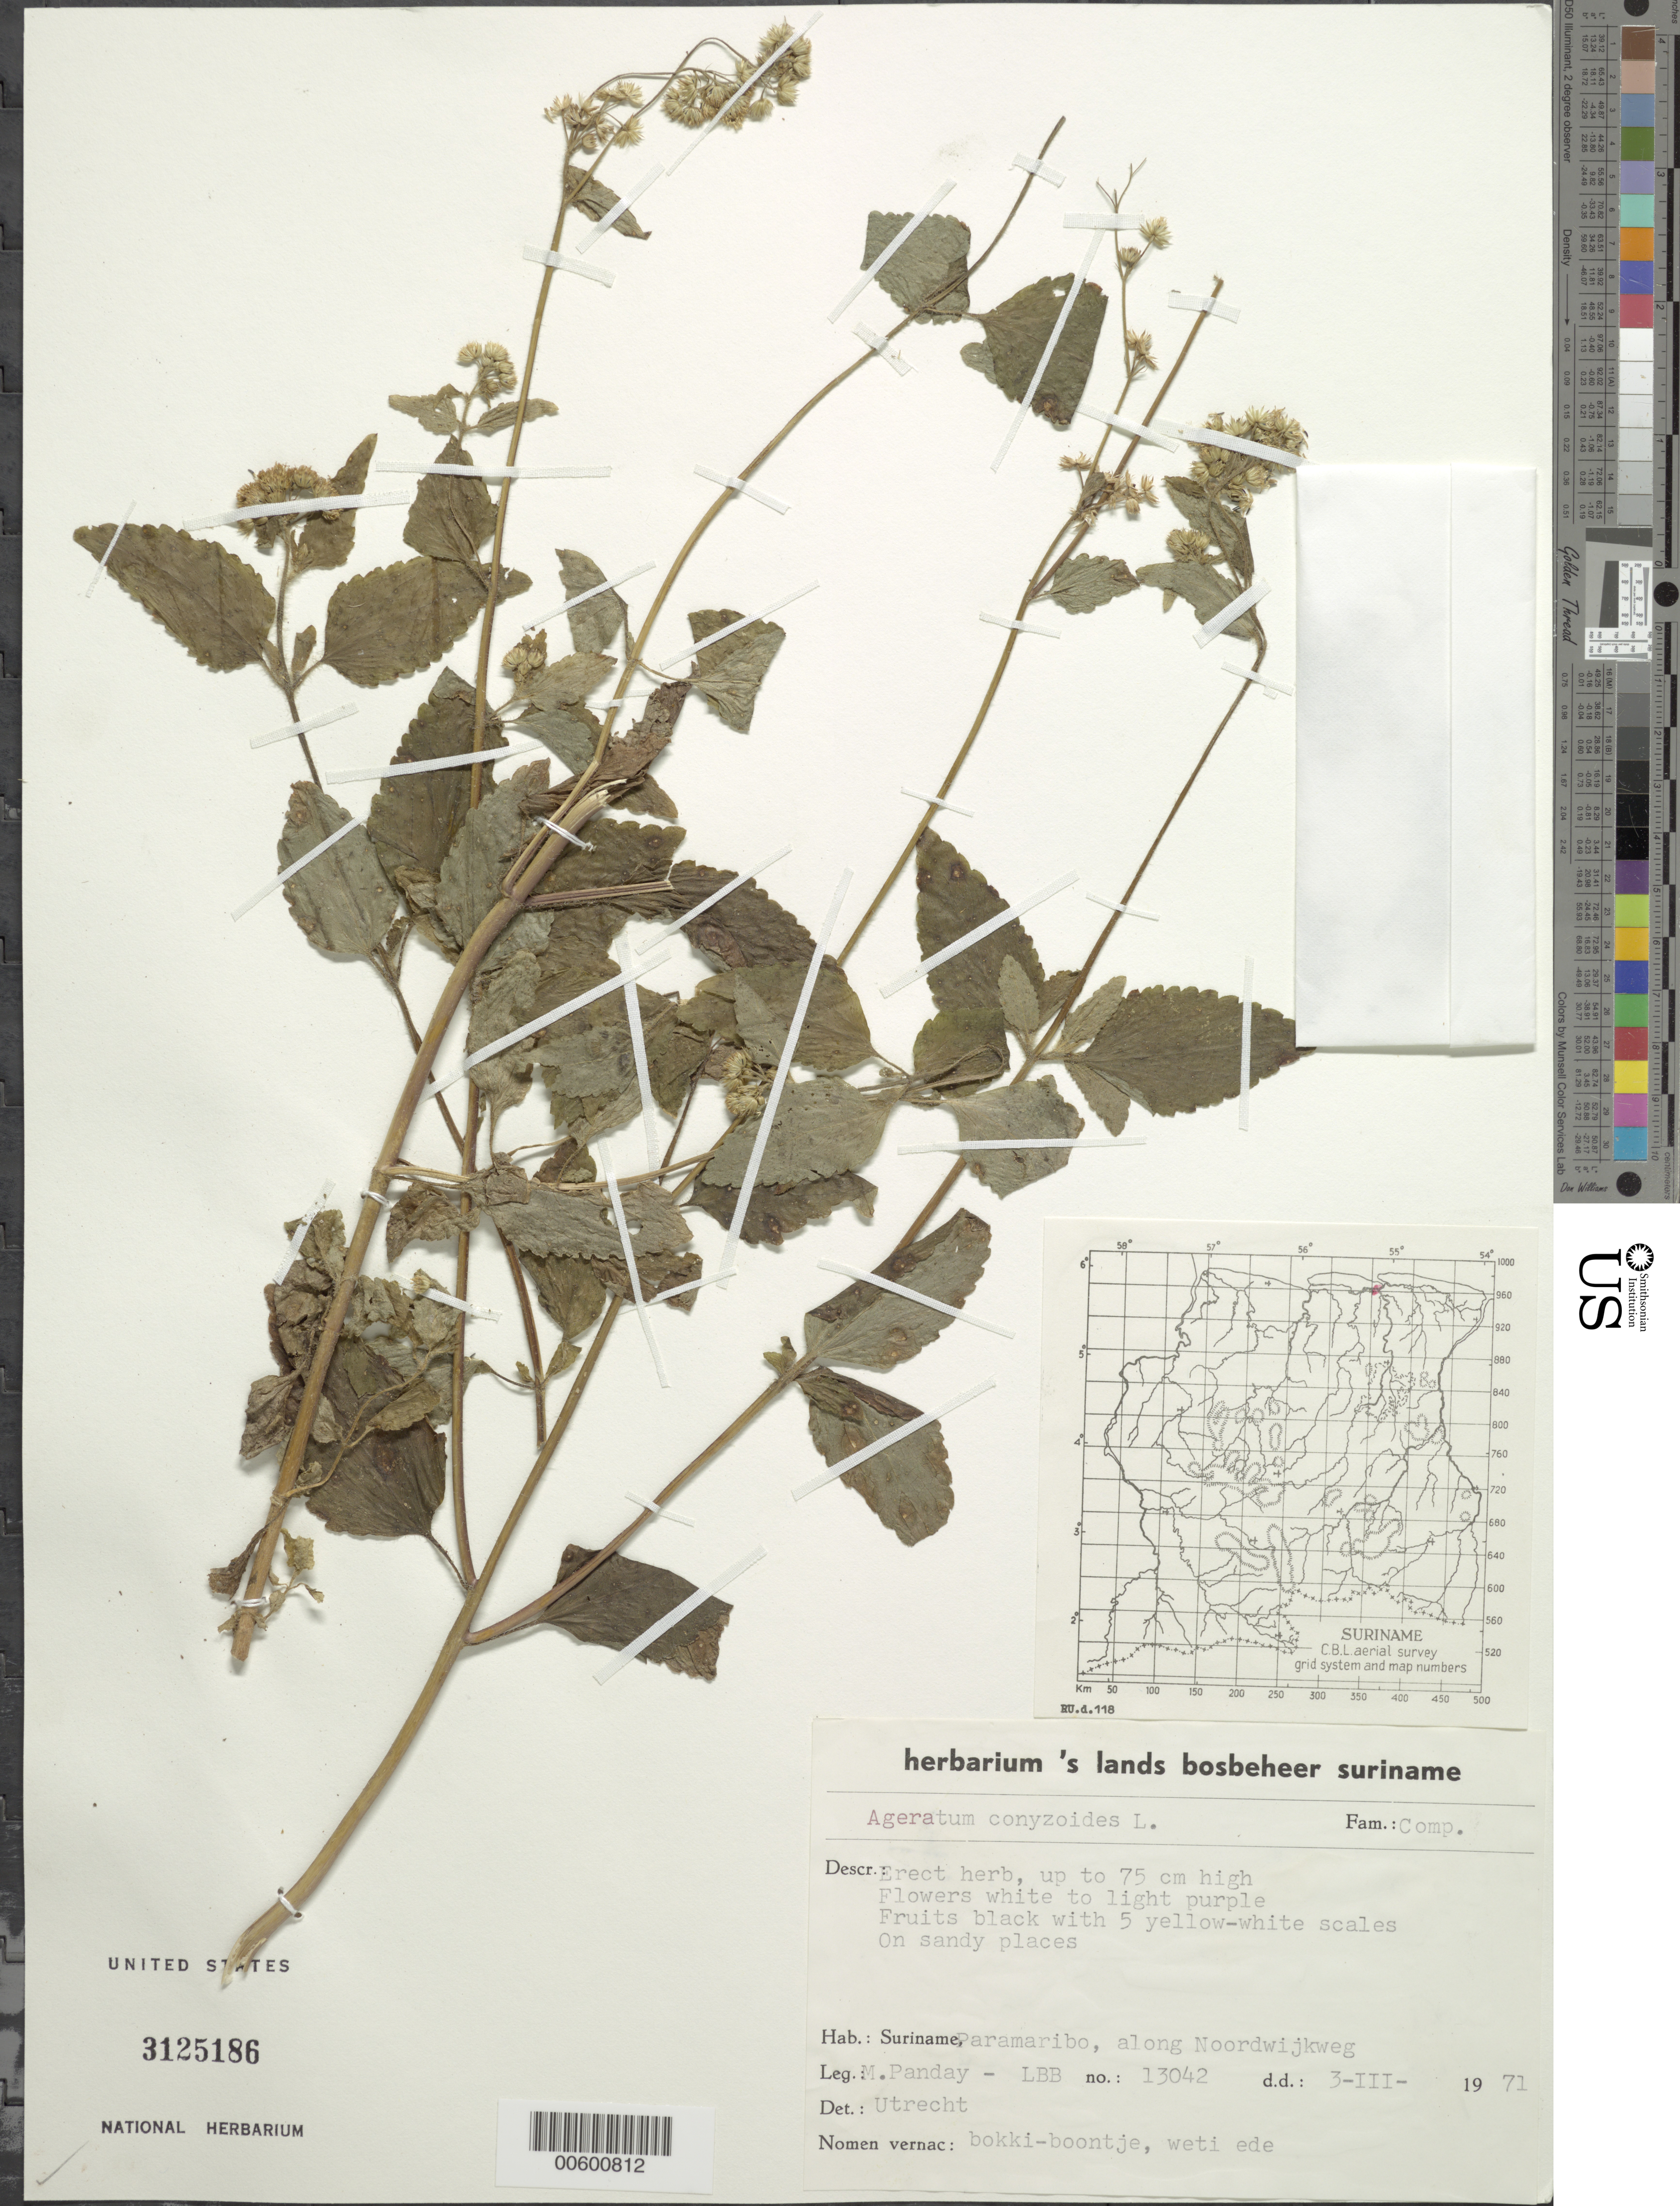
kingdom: Plantae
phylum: Tracheophyta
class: Magnoliopsida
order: Asterales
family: Asteraceae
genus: Ageratum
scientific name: Ageratum conyzoides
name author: L.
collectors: M. Panday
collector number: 13042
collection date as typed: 3-Mar-71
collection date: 1971-03-03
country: Suriname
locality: Paramaribo, along Moordwijkweg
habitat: Sandy places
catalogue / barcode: US 3125186